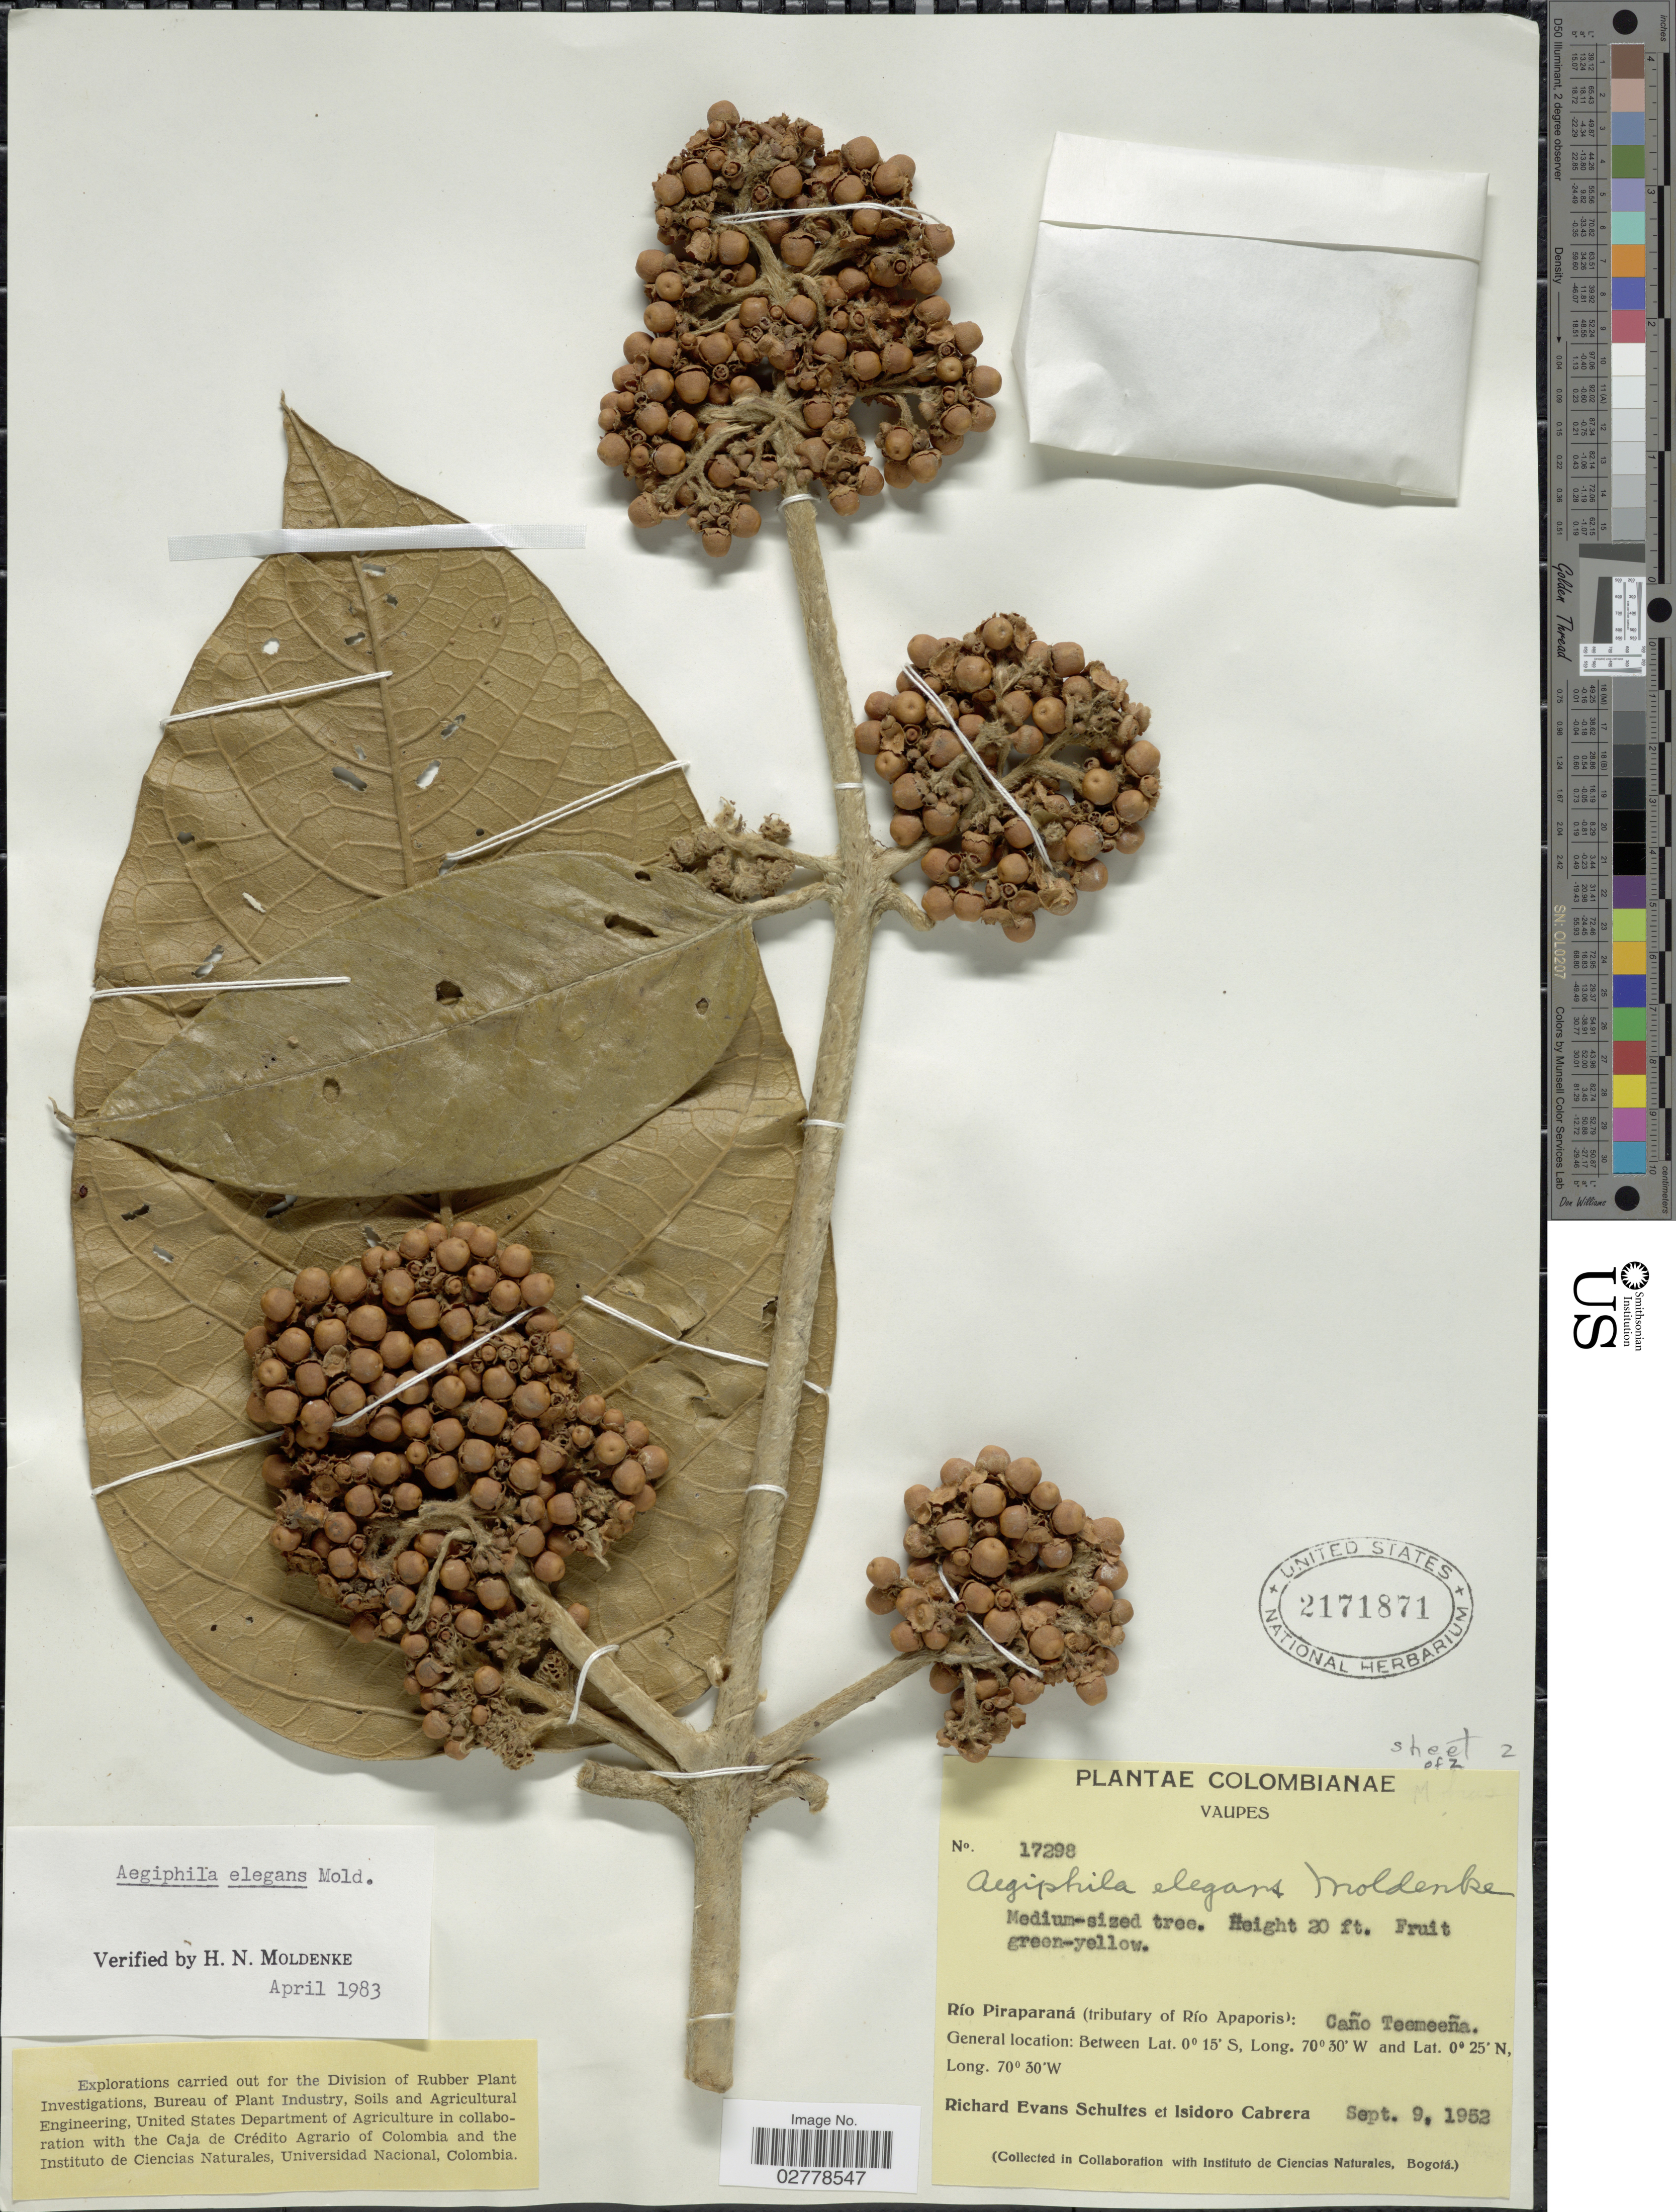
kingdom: Plantae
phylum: Tracheophyta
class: Magnoliopsida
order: Lamiales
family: Lamiaceae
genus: Aegiphila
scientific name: Aegiphila elegans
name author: Moldenke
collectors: R. E. Schultes & I. Cabrera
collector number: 17298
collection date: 1952-09-09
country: Colombia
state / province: Vaupés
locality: Río Piraparaná (tributary of Rîo Apaporis): Caño Teemeeña.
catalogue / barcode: US 2171871